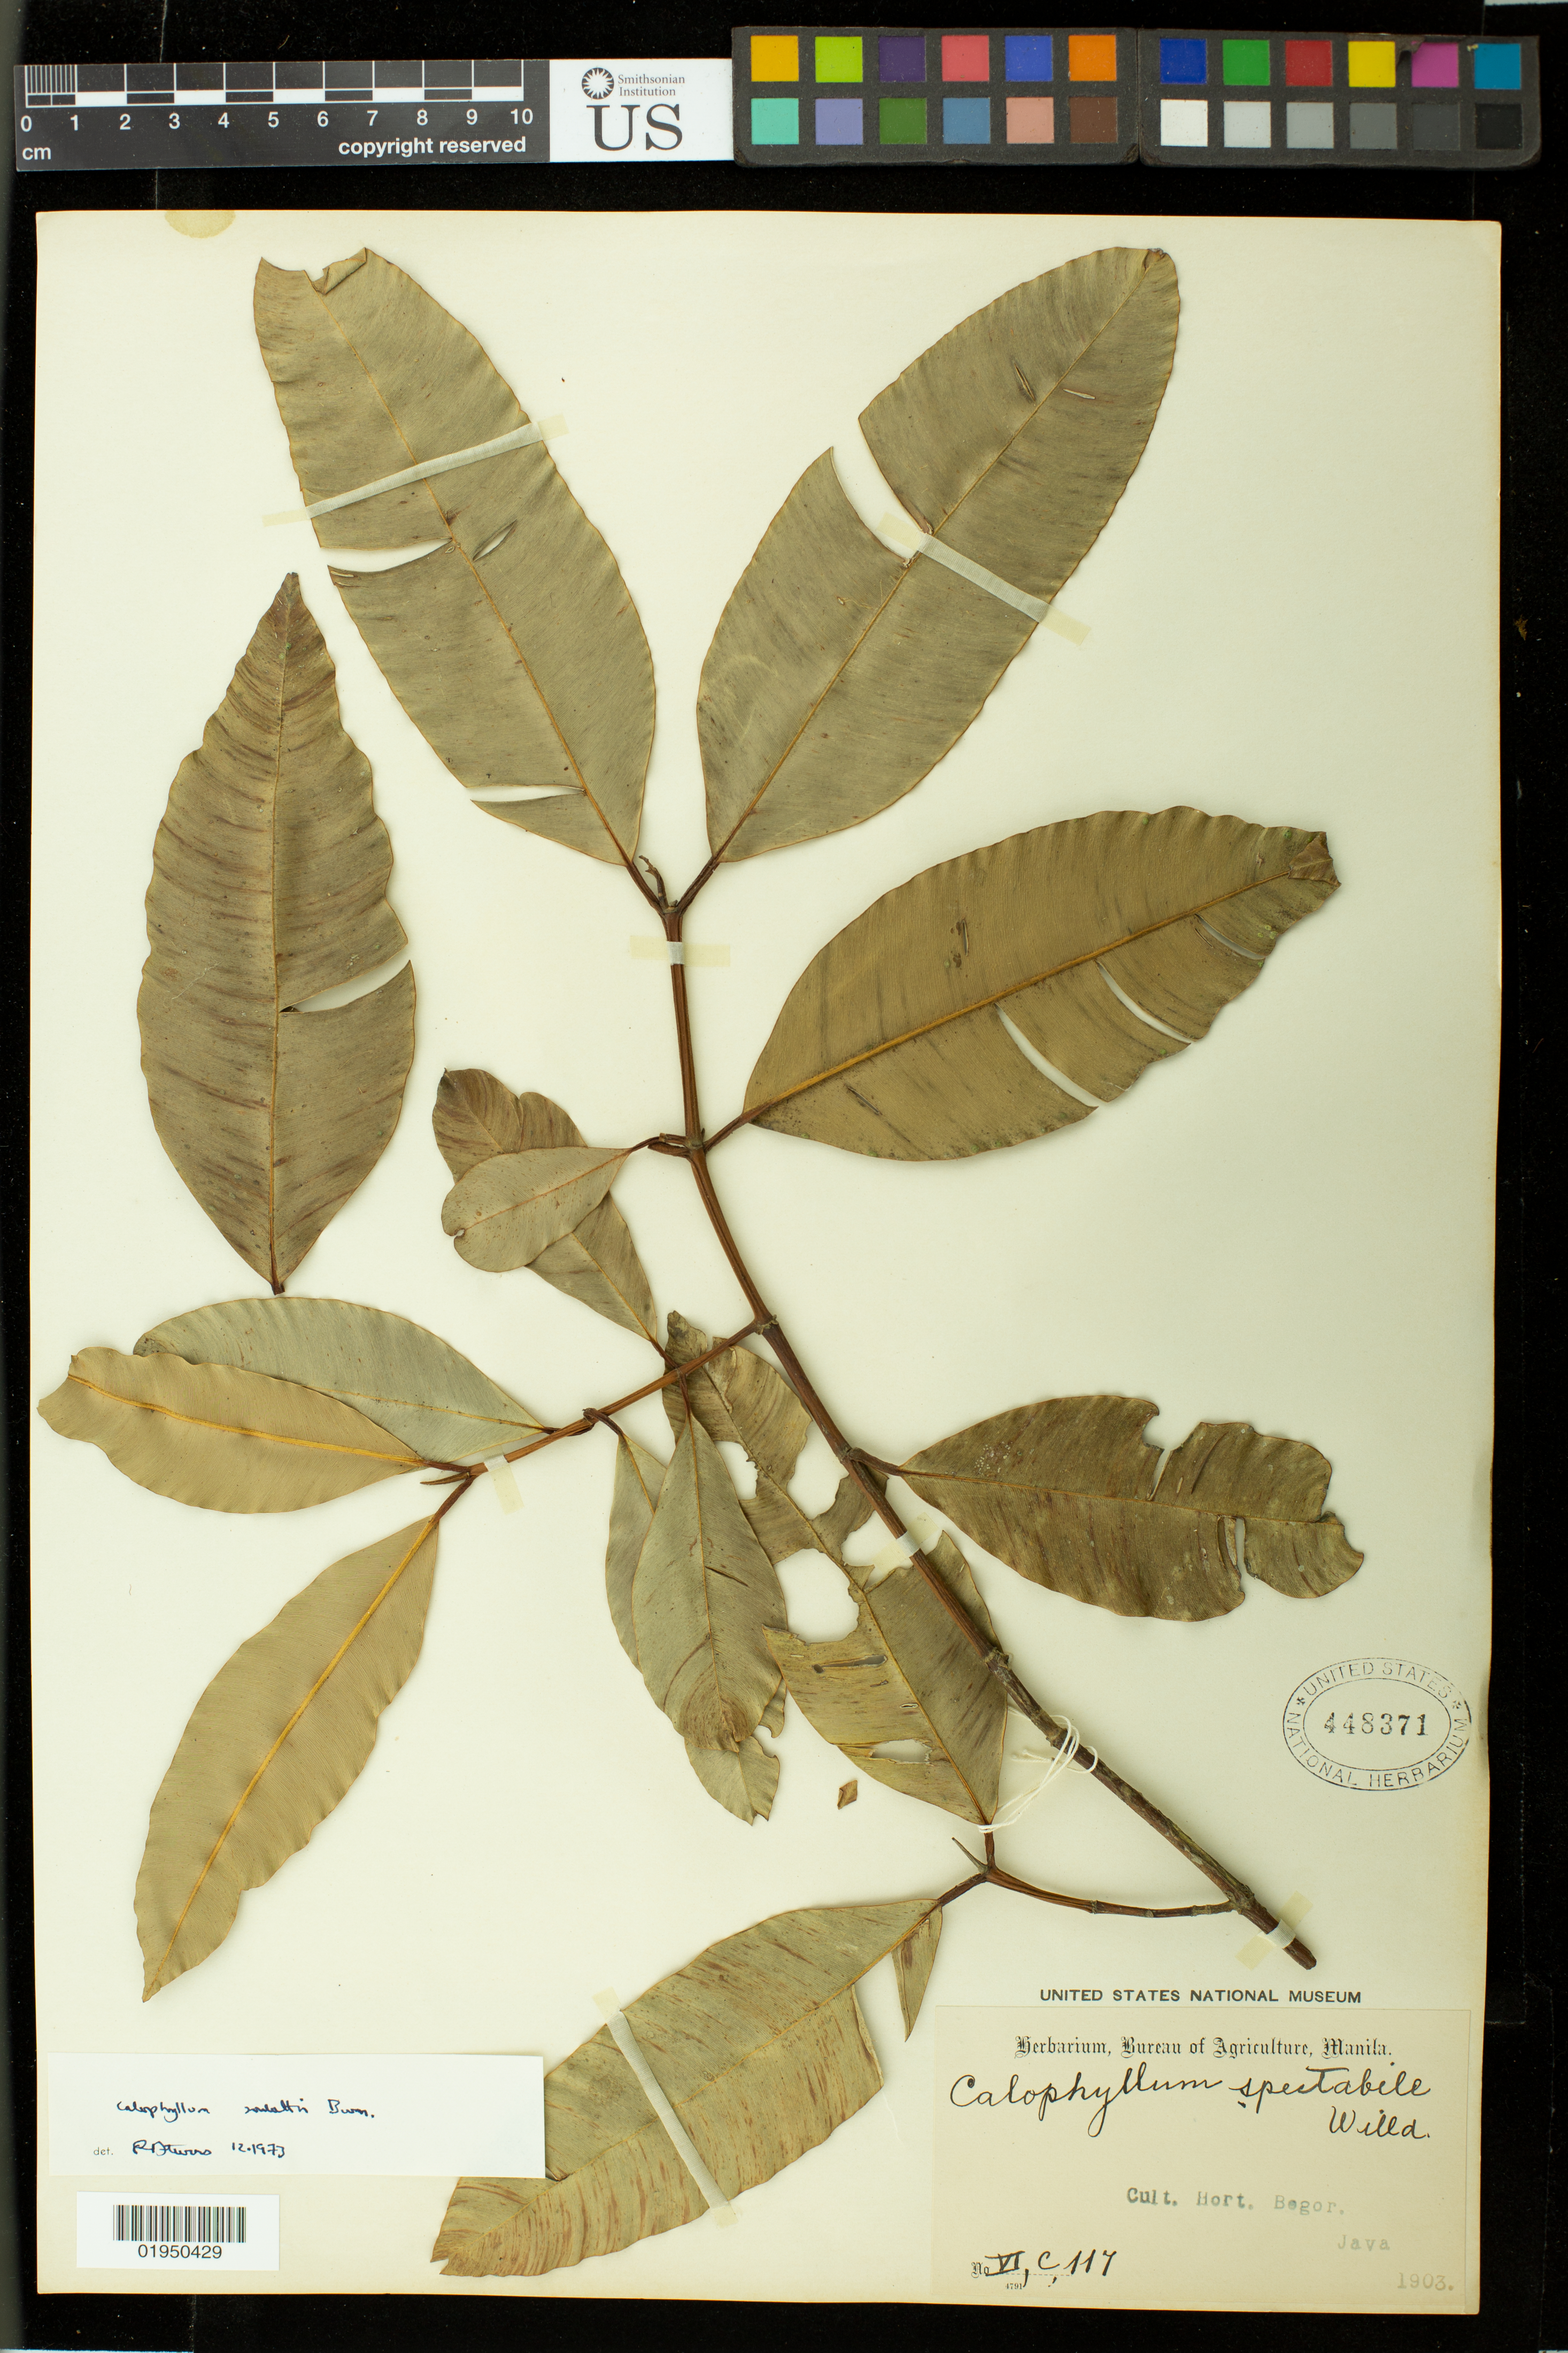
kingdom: Plantae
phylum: Tracheophyta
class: Magnoliopsida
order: Malpighiales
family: Calophyllaceae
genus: Calophyllum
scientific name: Calophyllum soulattri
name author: Burm. f.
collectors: Cult. Hort. Bogor.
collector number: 6,C,114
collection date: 1903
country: Indonesia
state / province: Java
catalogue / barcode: US 448371